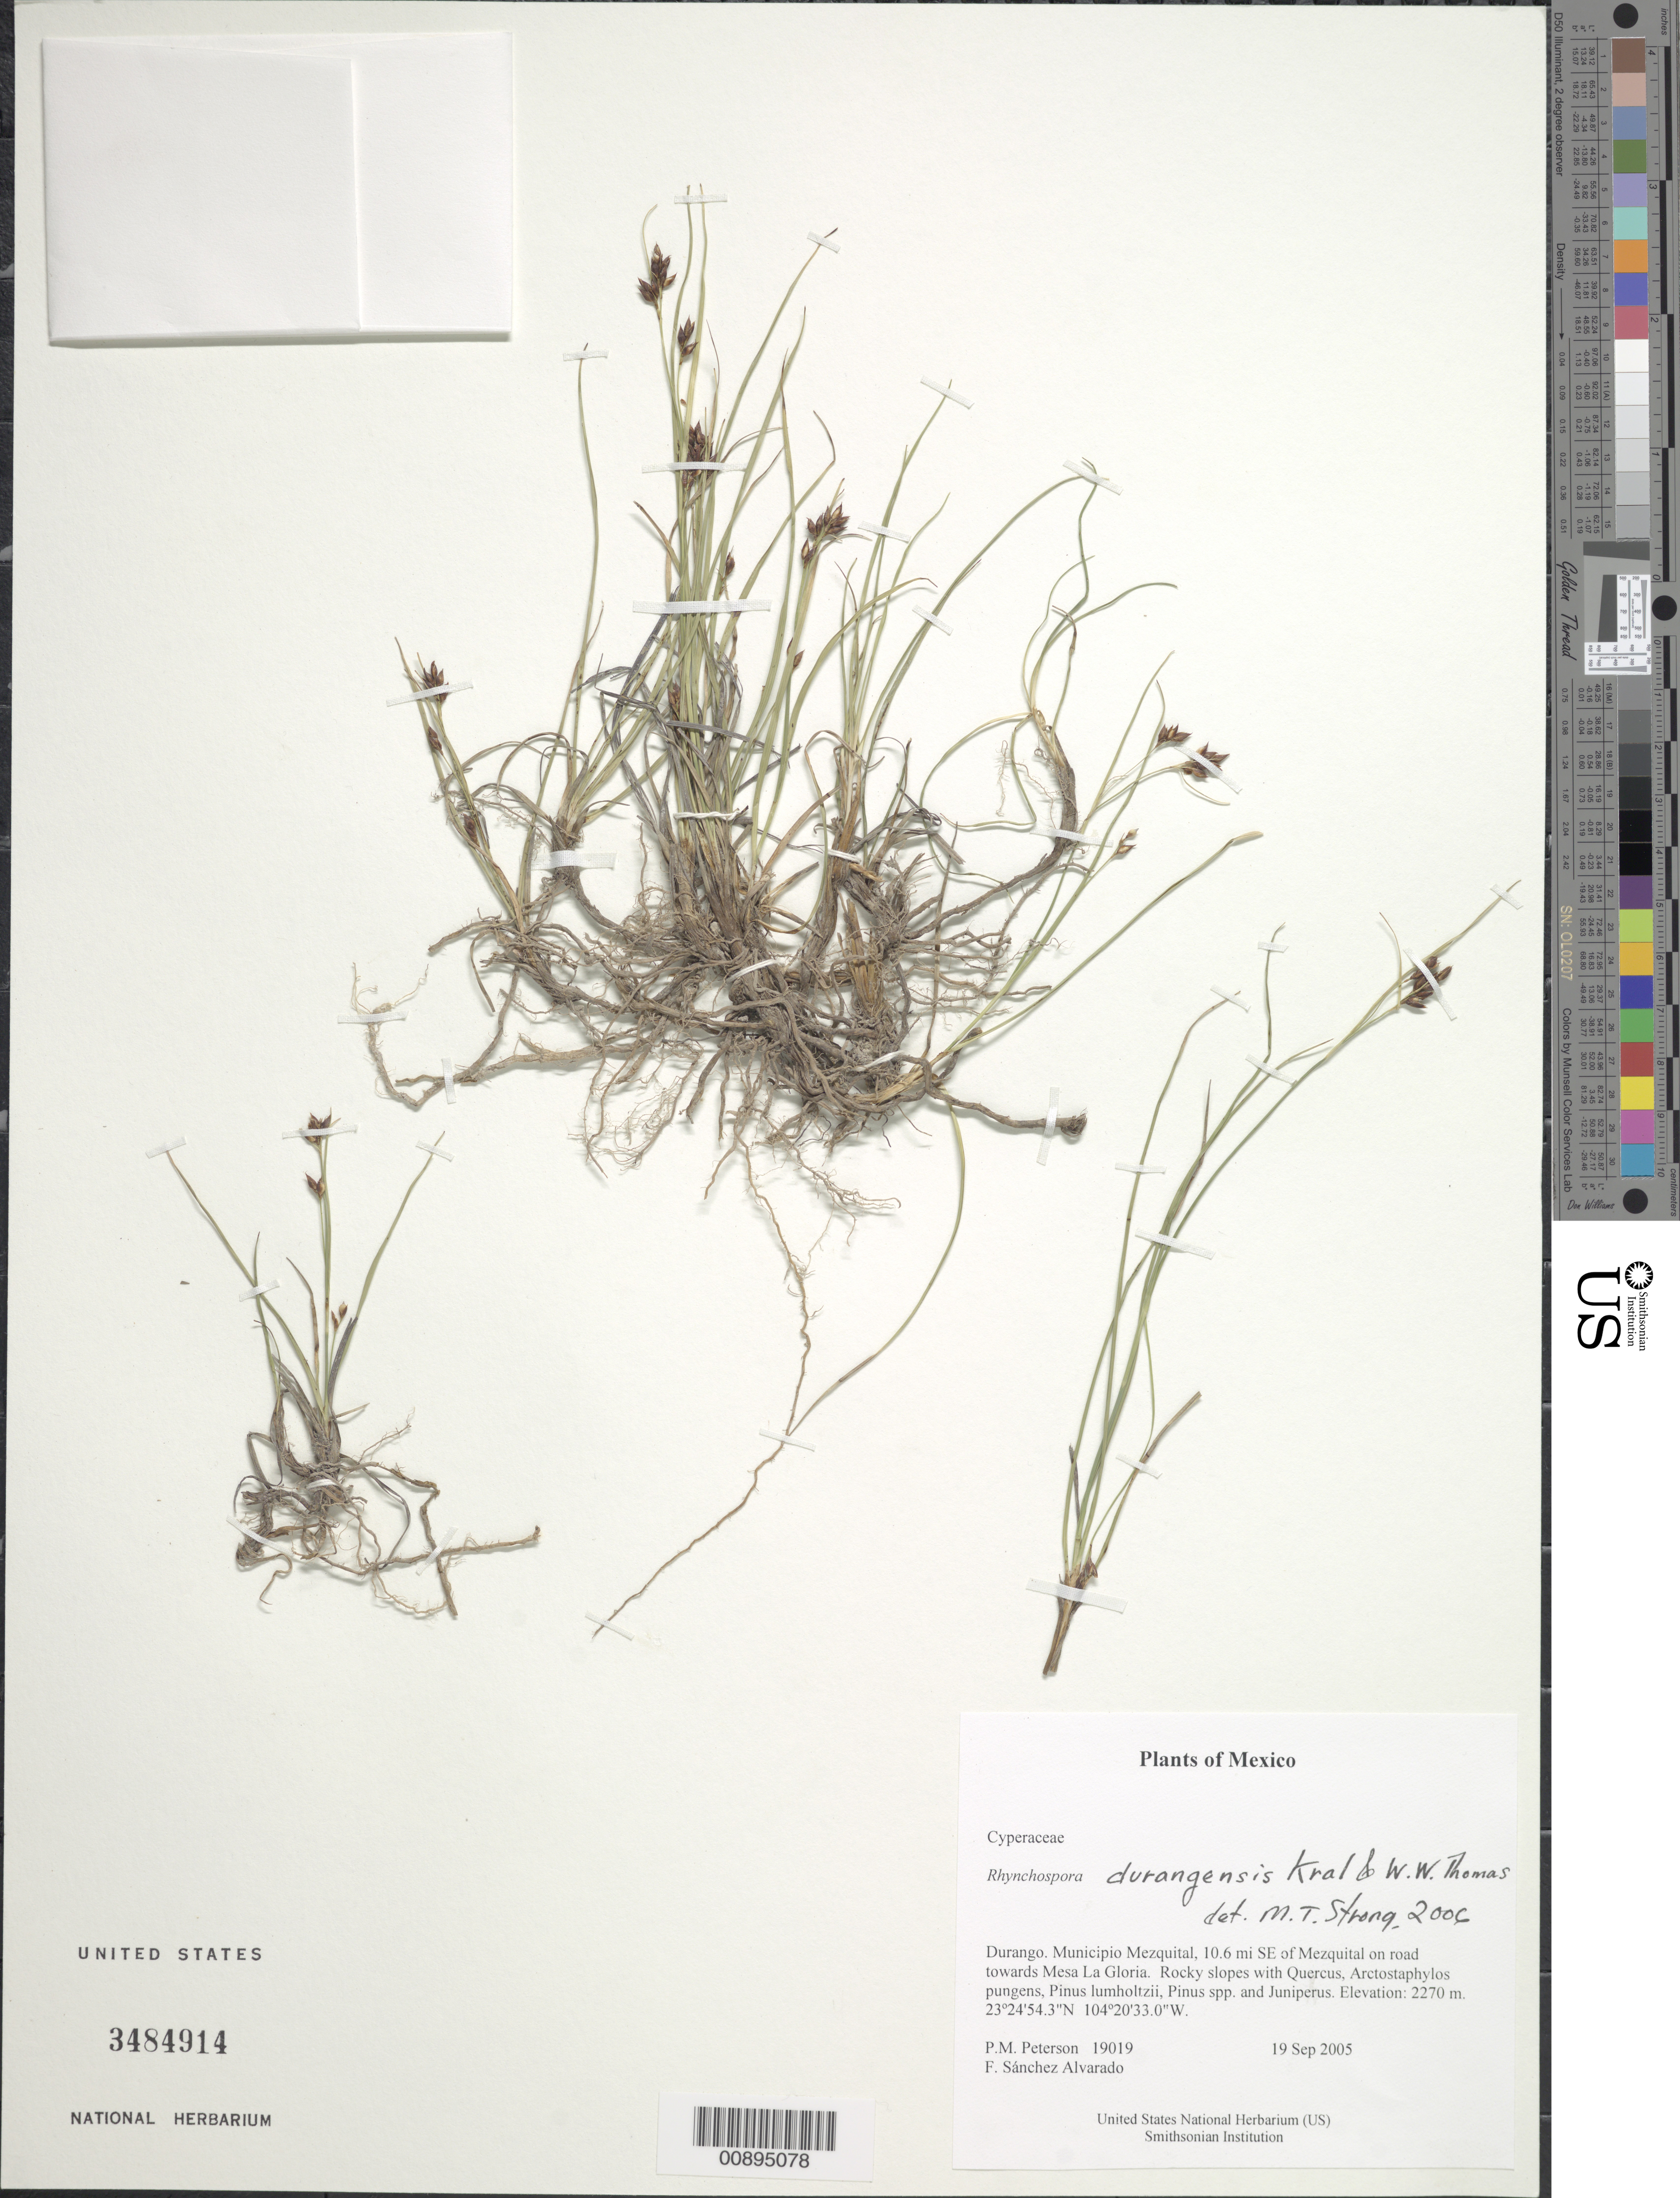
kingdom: Plantae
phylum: Tracheophyta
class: Liliopsida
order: Poales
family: Cyperaceae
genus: Rhynchospora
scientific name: Rhynchospora durangensis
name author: Kral & W.W. Thomas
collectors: P. M. Peterson & F. Sánchez Alvarado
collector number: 19019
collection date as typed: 19 Sep 2005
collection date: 2005-09-19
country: Mexico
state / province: Durango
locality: Municipio Mezquital, 10.6 mi SE of Mezquital on road towards Mesa La Gloria. Rocky slopes with Quercus, Arctostaphylos pungens, Pinus lumholtzii, Pinus spp. and Juniperus.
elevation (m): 2270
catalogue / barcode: US 3484914